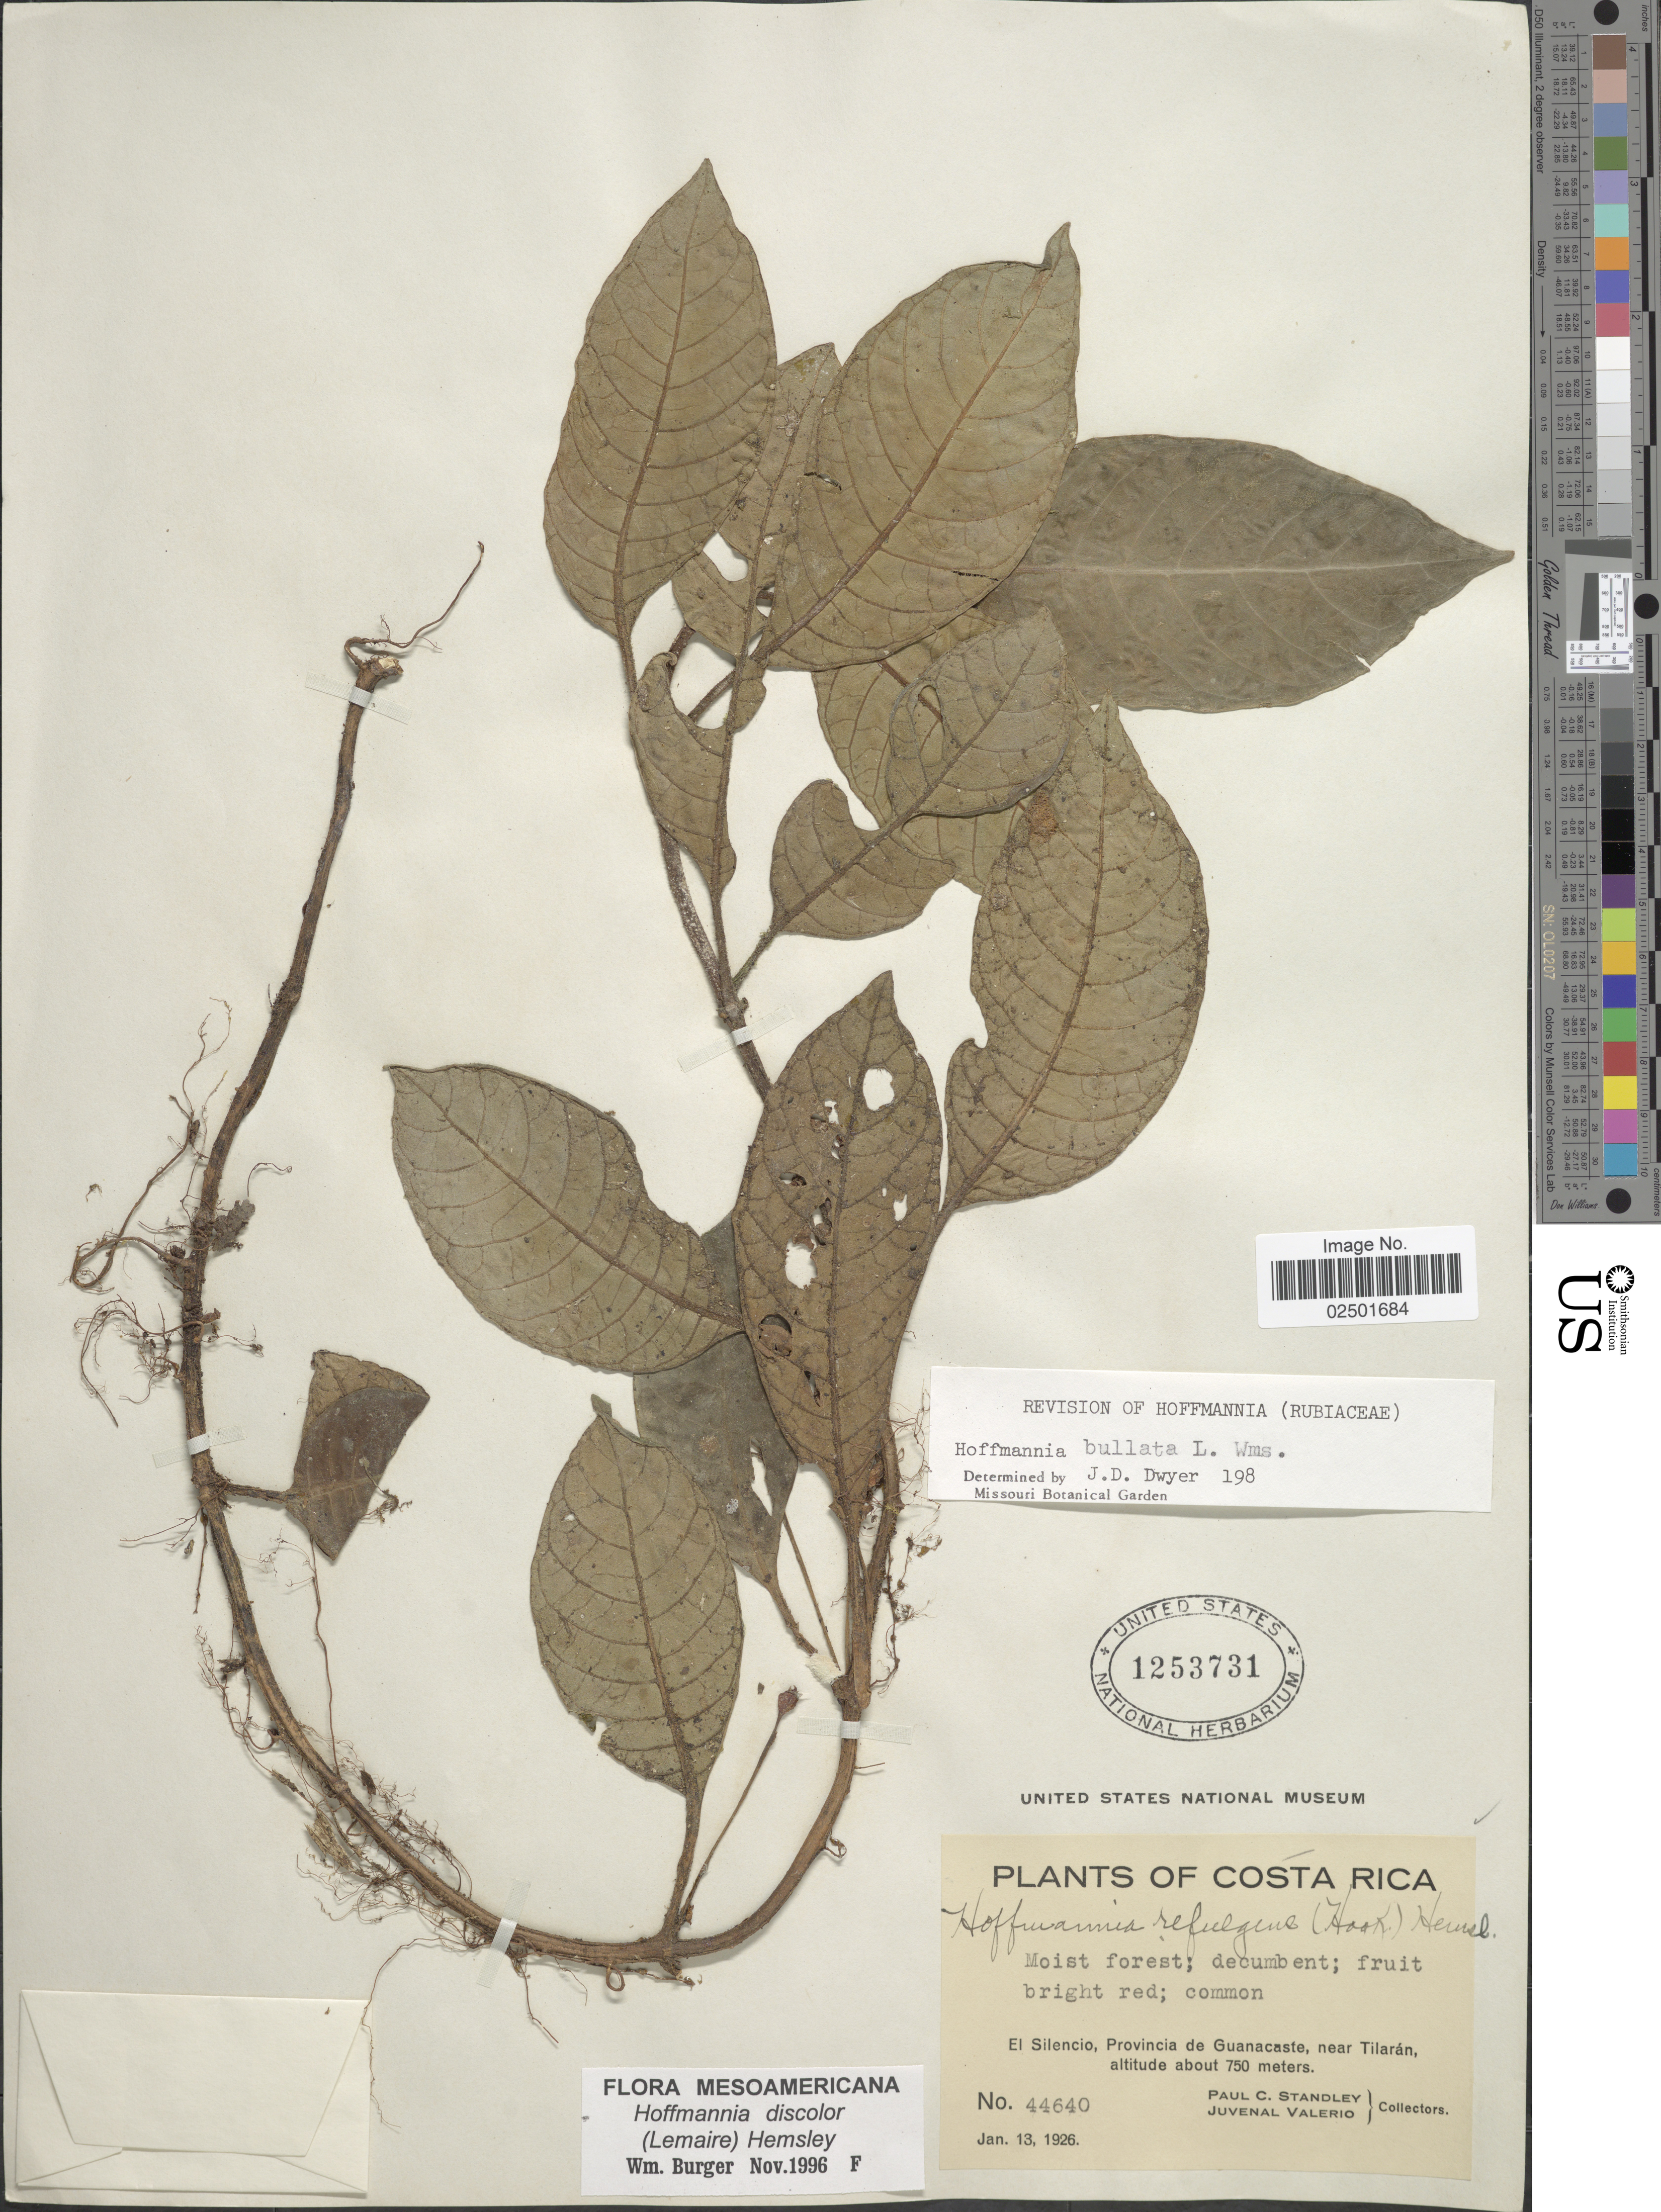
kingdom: Plantae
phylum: Tracheophyta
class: Magnoliopsida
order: Gentianales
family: Rubiaceae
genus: Hoffmannia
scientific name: Hoffmannia discolor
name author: (Lem.) Hemsl.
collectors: P. C. Standley & J. Valerio R.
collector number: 44640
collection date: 1926-01-13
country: Costa Rica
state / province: Guanacaste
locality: El Silencio, near Tilarán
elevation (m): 750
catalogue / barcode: US 1253731